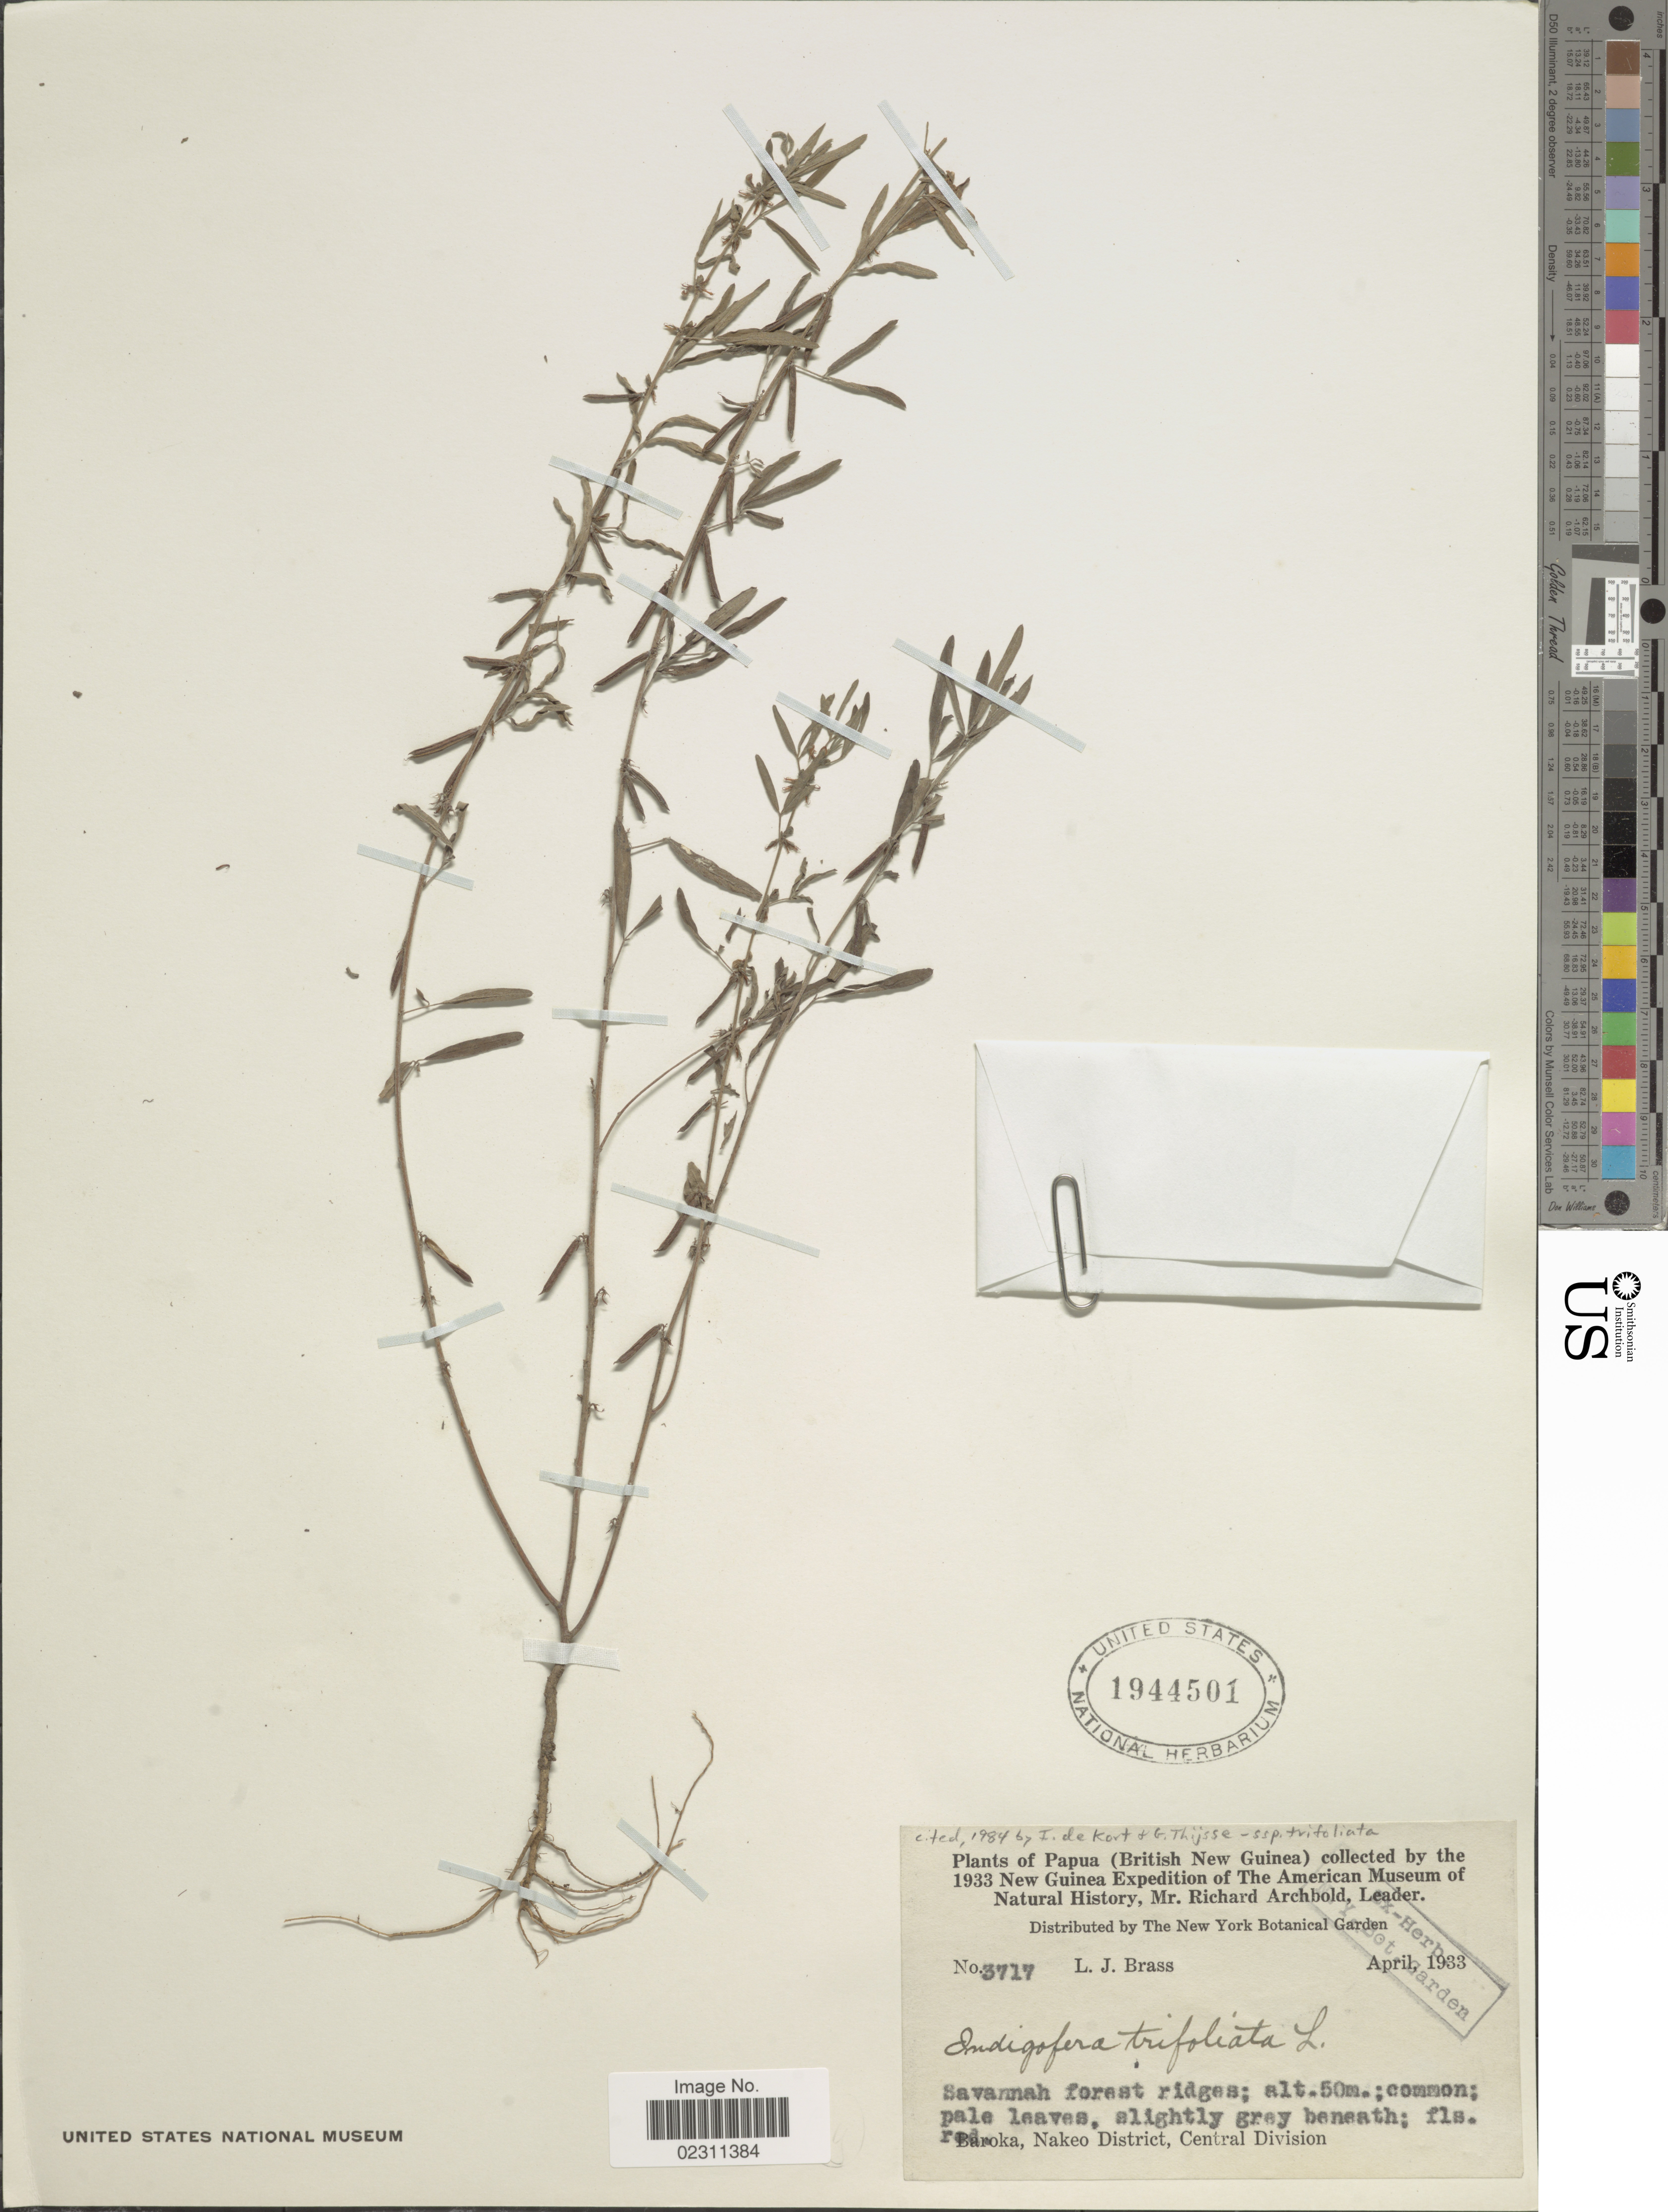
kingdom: Plantae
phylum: Tracheophyta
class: Magnoliopsida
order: Fabales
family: Fabaceae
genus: Indigofera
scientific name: Indigofera trifoliata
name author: L.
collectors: L. J. Brass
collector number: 3717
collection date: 1933-04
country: Papua New Guinea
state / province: Central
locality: Papua (British New Guinea). Baroka, Nakeo District, Central Division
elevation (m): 50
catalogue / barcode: US 1944501